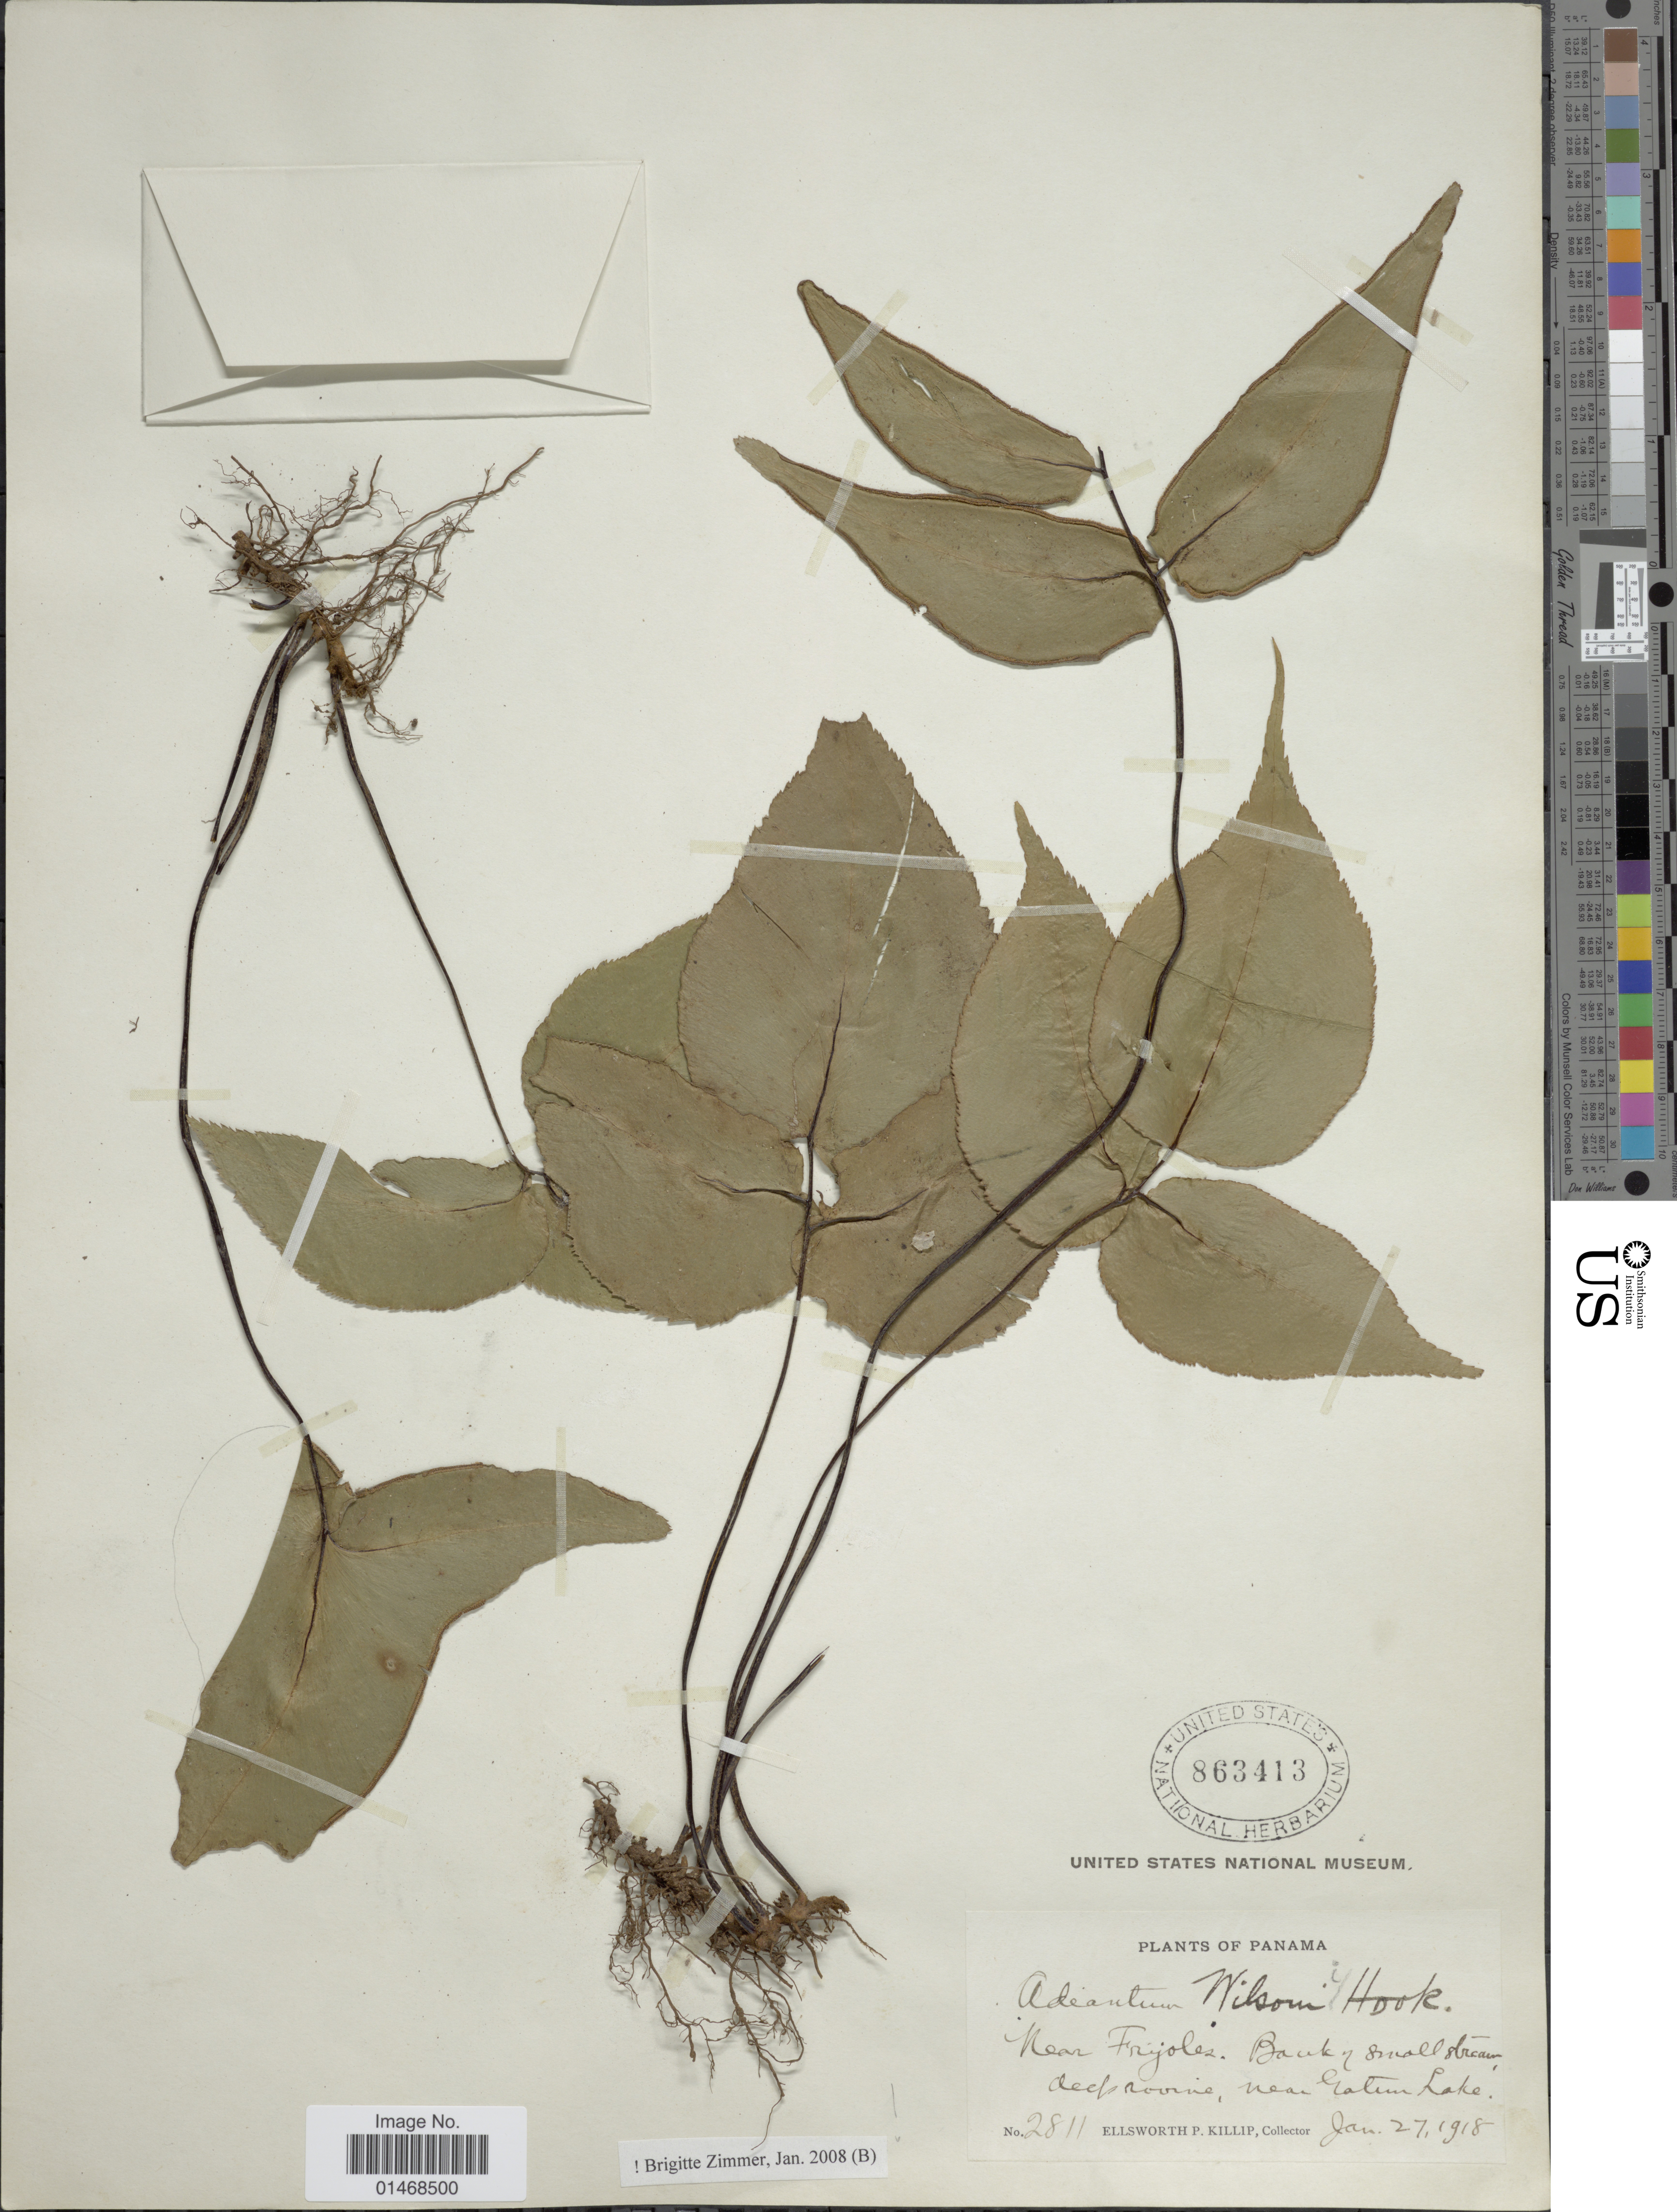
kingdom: Plantae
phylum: Tracheophyta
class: Polypodiopsida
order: Polypodiales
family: Pteridaceae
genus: Adiantum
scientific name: Adiantum wilsonii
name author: Hook.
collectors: E. P. Killip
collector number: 2811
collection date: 1918-01-27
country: Panama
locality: Near Frijoles. Bank of small stream depp ravine, near Gatun Lake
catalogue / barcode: US 863413